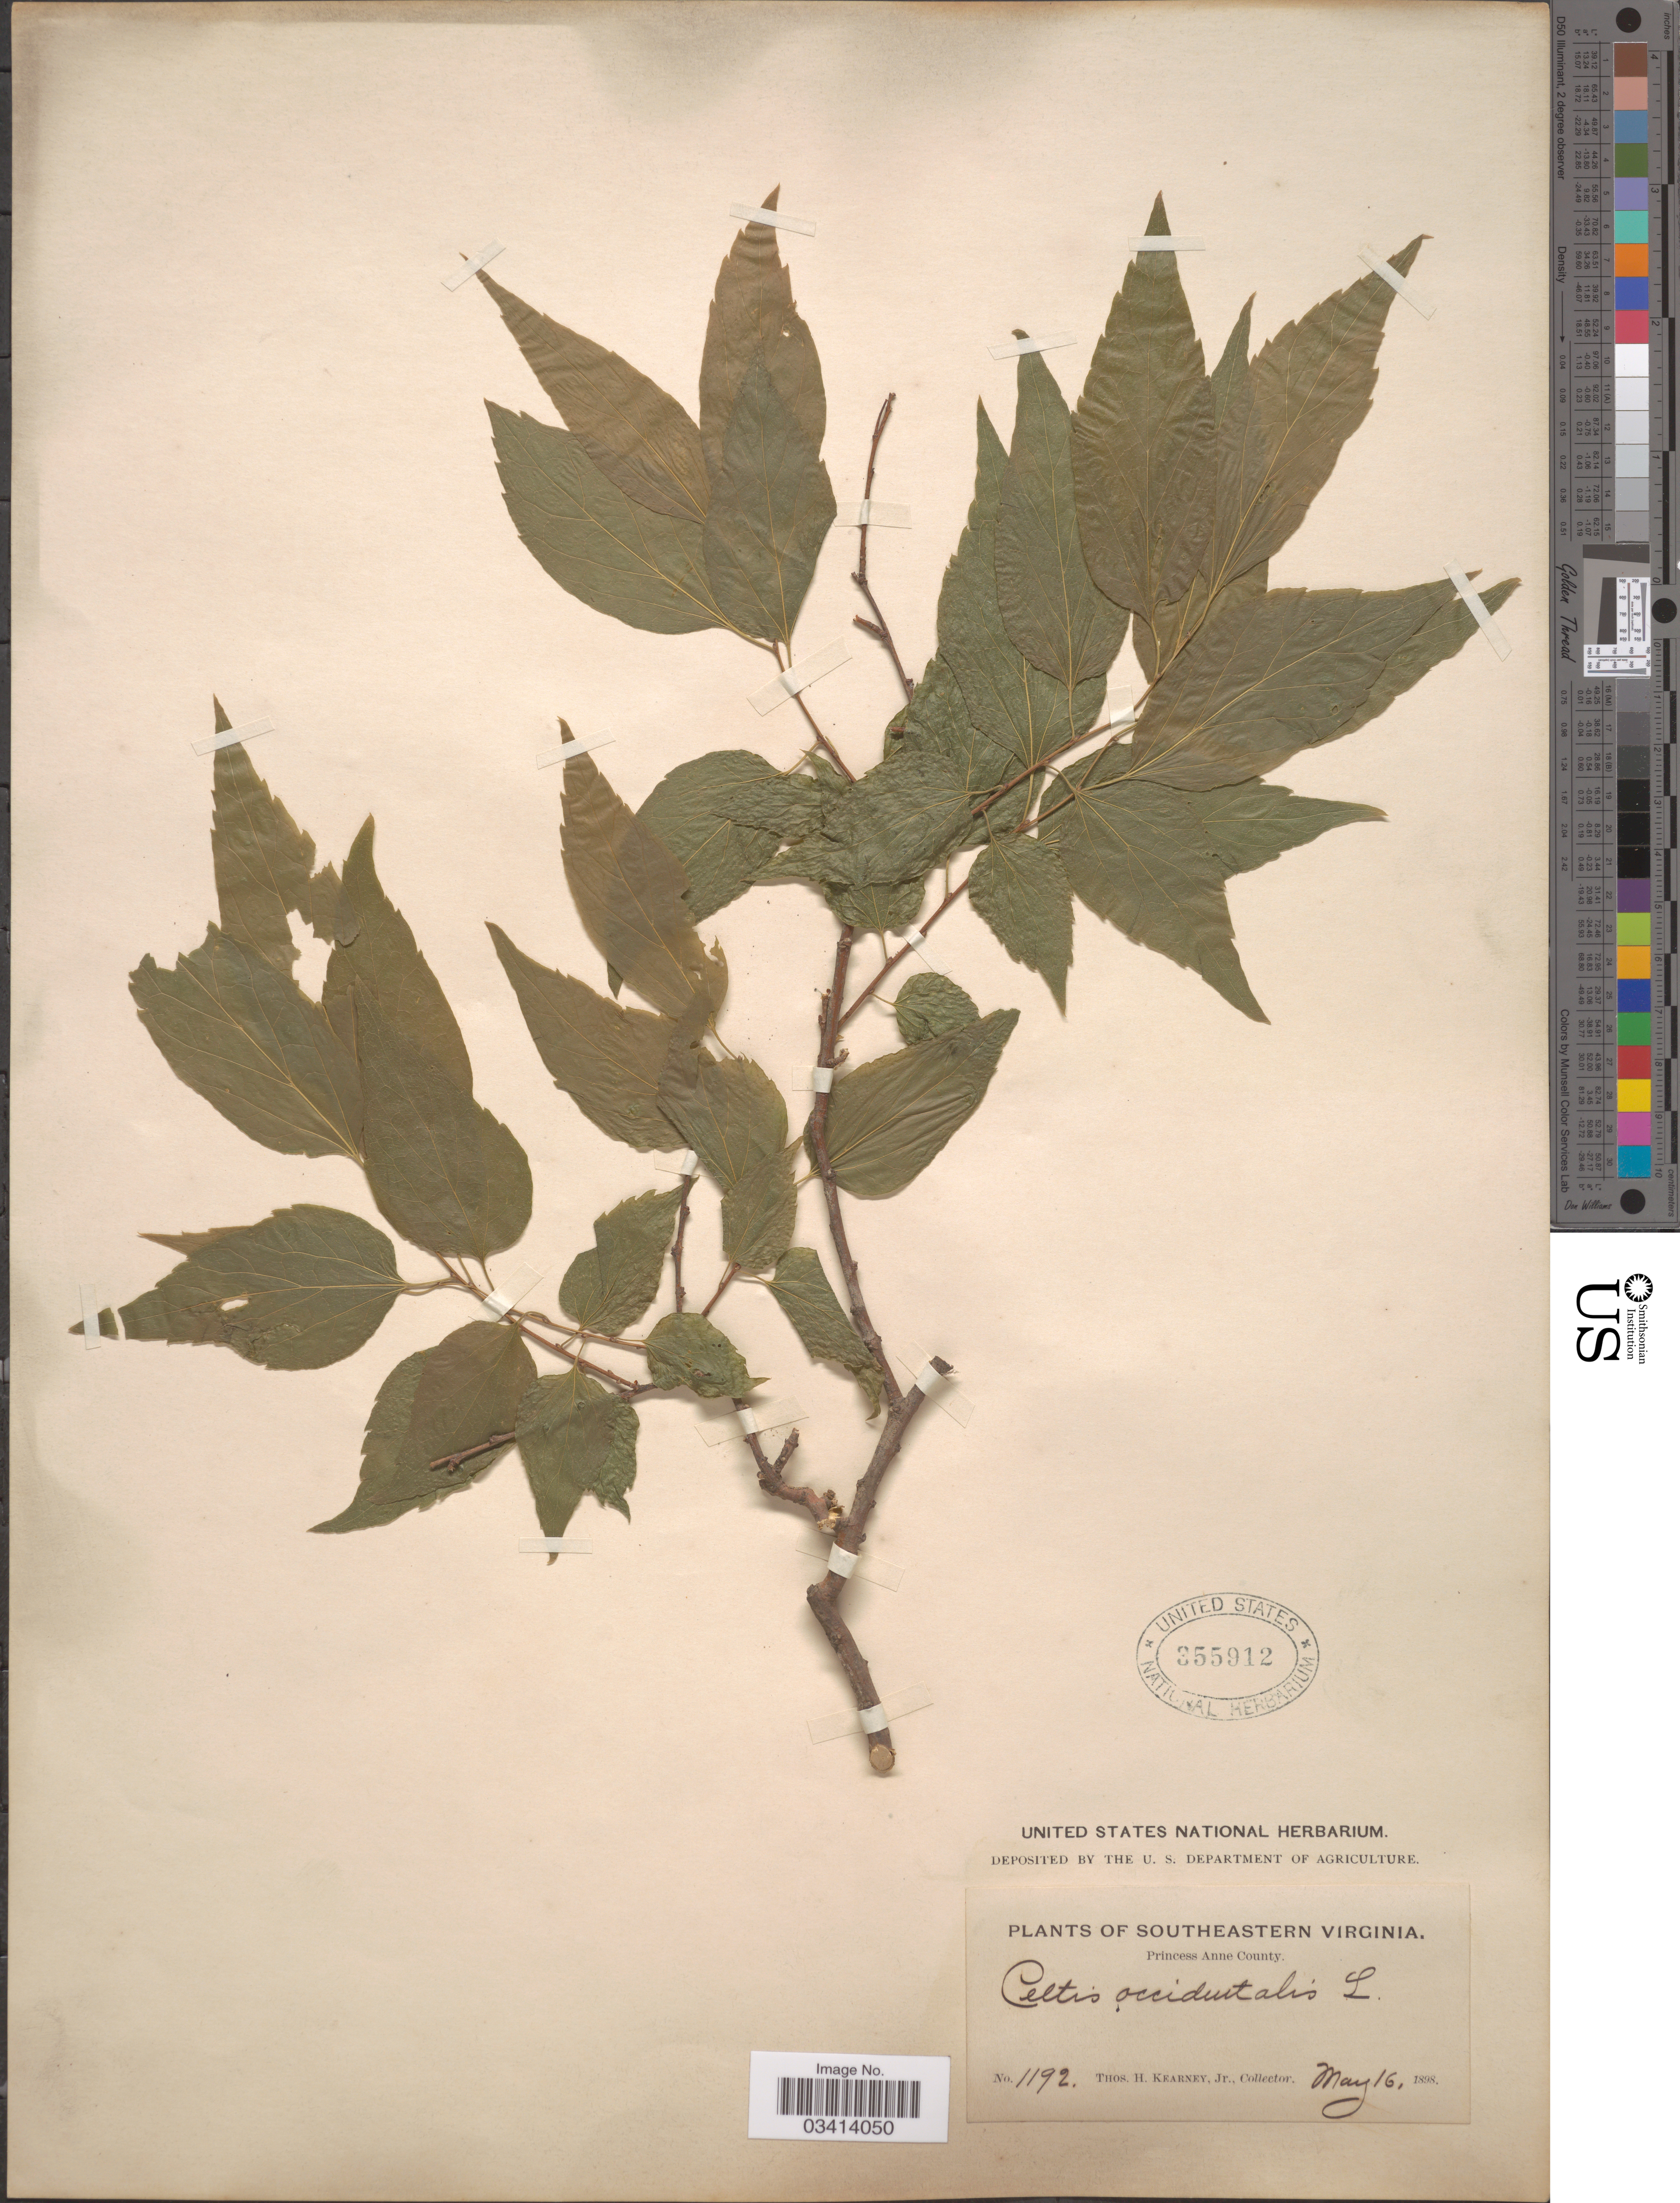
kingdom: Plantae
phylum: Tracheophyta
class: Magnoliopsida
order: Rosales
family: Cannabaceae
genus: Celtis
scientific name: Celtis occidentalis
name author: L.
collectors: T. H. Kearney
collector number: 1192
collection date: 1898-05-16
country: United States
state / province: Virginia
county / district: City of Virginia Beach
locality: Southeastern Virginia. Princess Anne County.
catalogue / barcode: US 355912